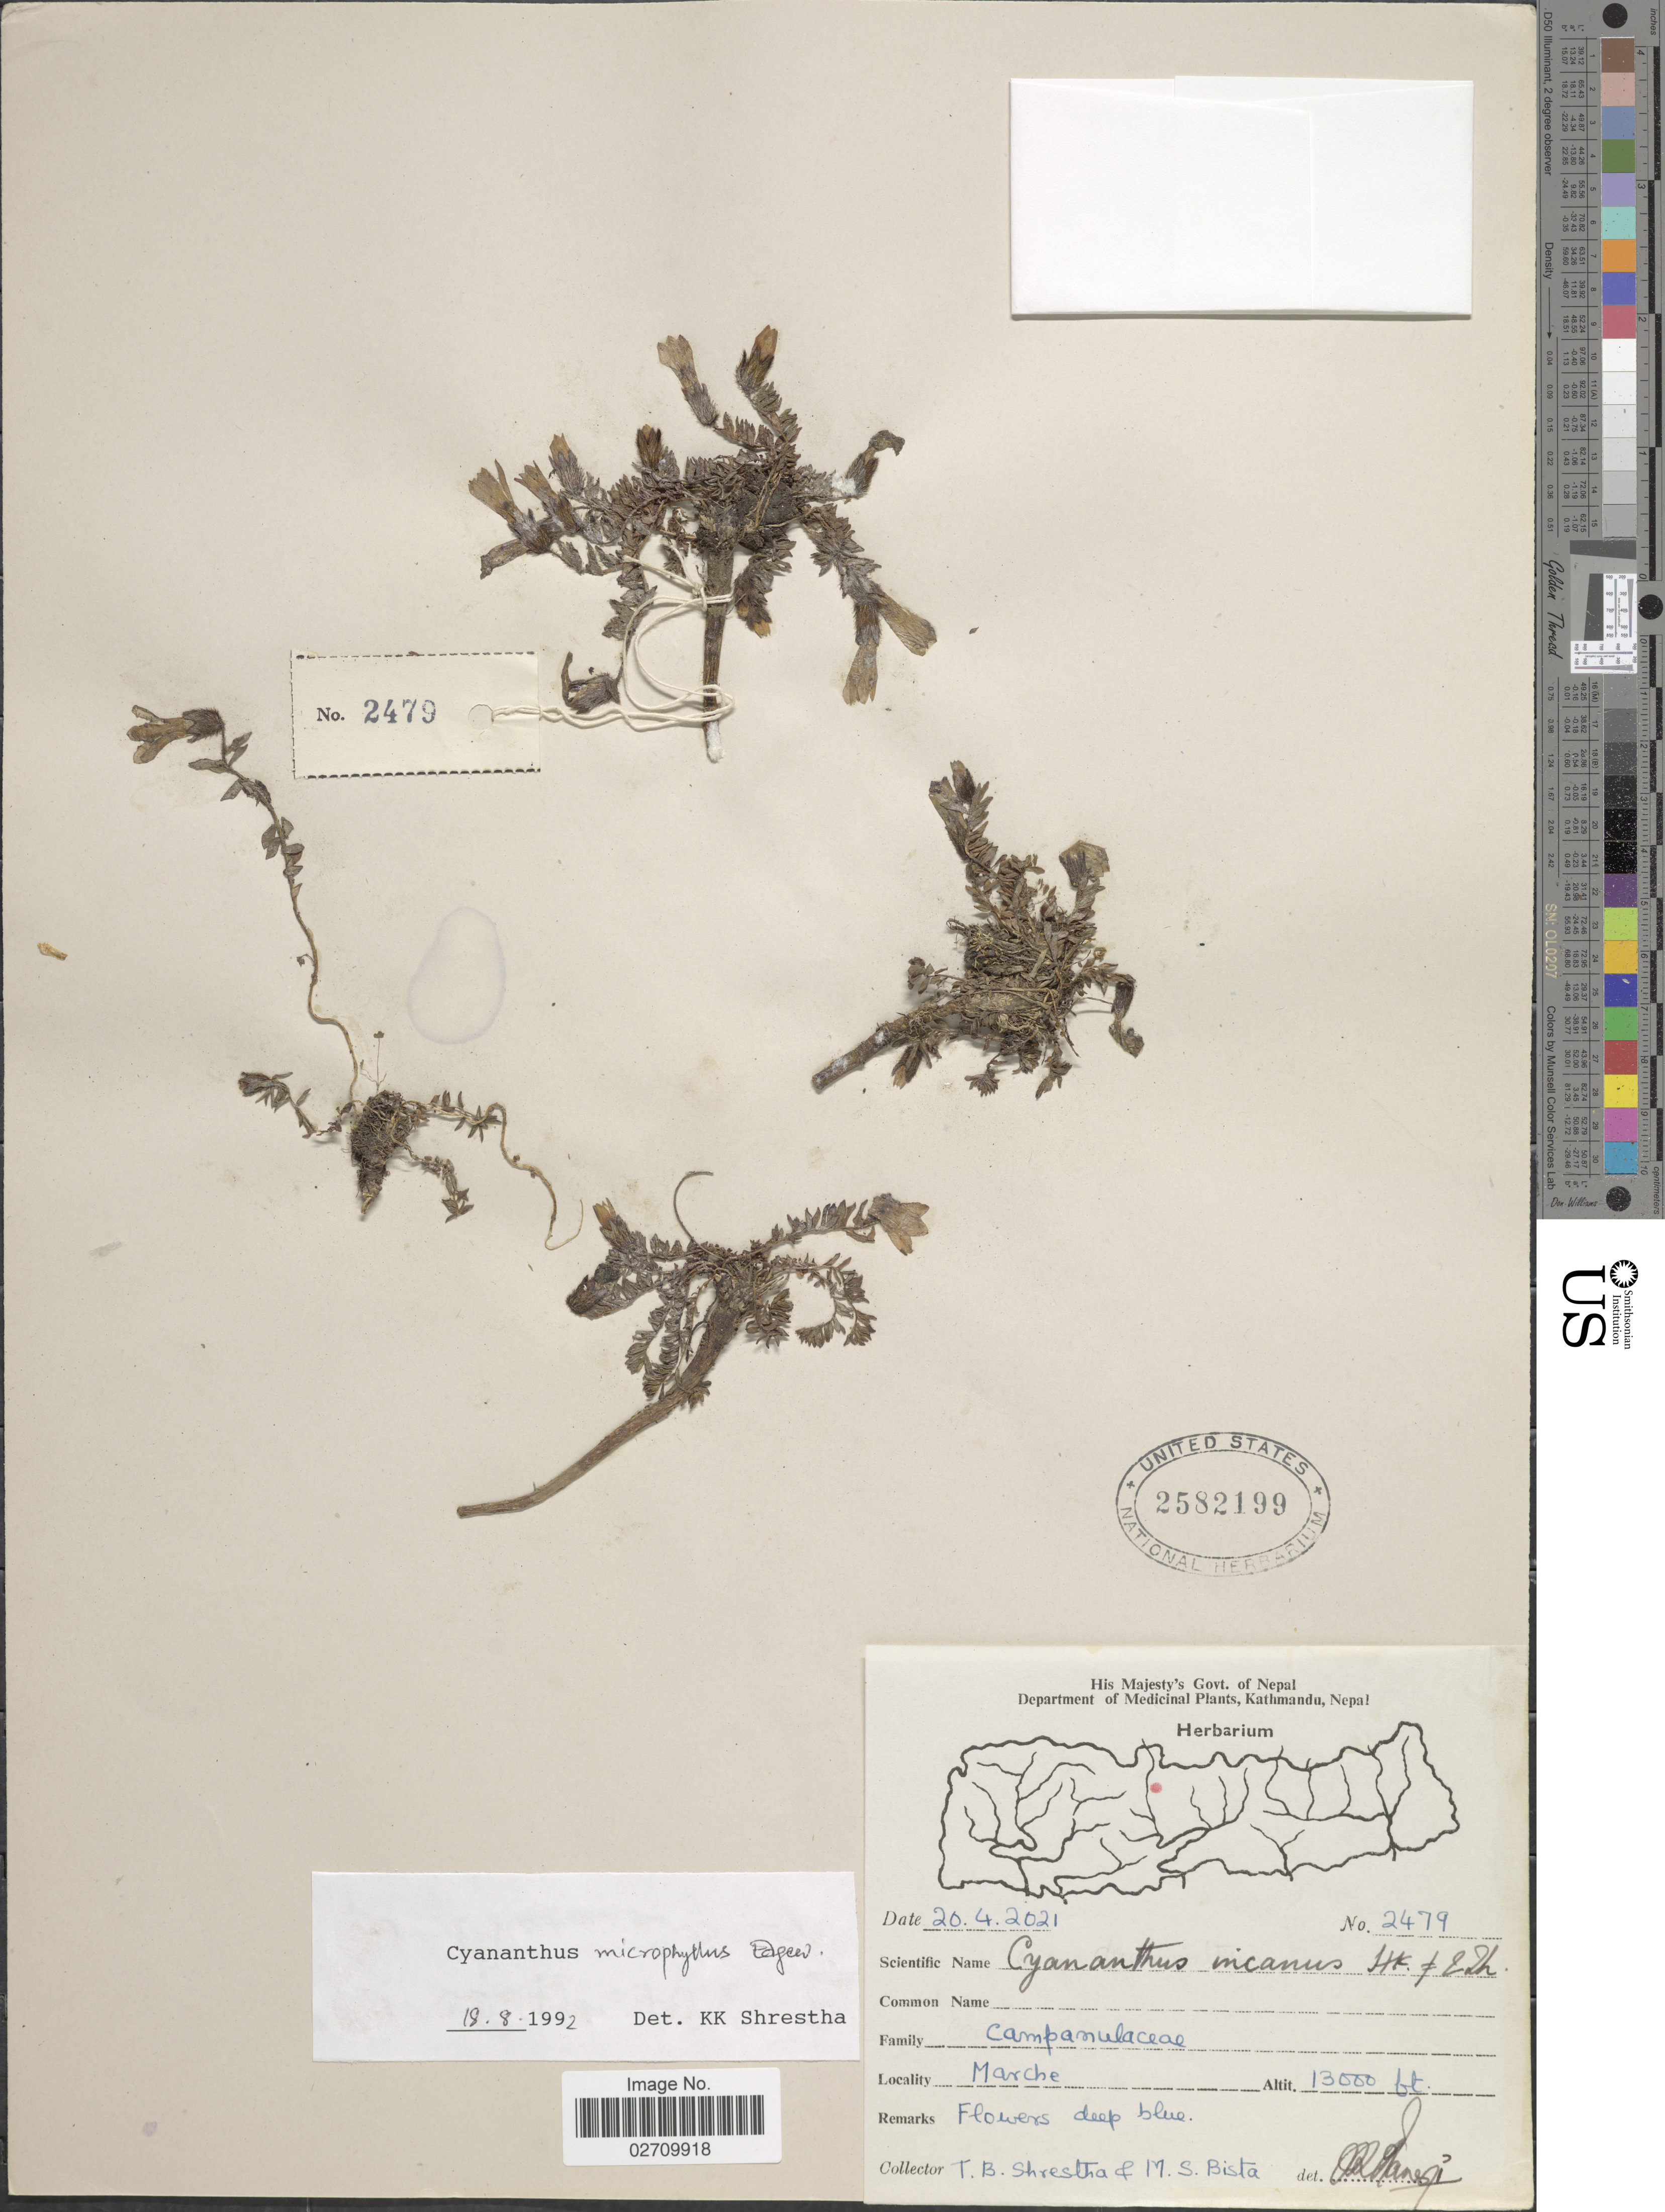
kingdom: Plantae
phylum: Tracheophyta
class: Magnoliopsida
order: Asterales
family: Campanulaceae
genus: Cyananthus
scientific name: Cyananthus microphyllus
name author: Edgew.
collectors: T. B. Shrestha & M. Bista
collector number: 2479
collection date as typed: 20-4-2021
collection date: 1964-08-04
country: Nepal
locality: Marche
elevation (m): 3962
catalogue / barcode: US 2582199